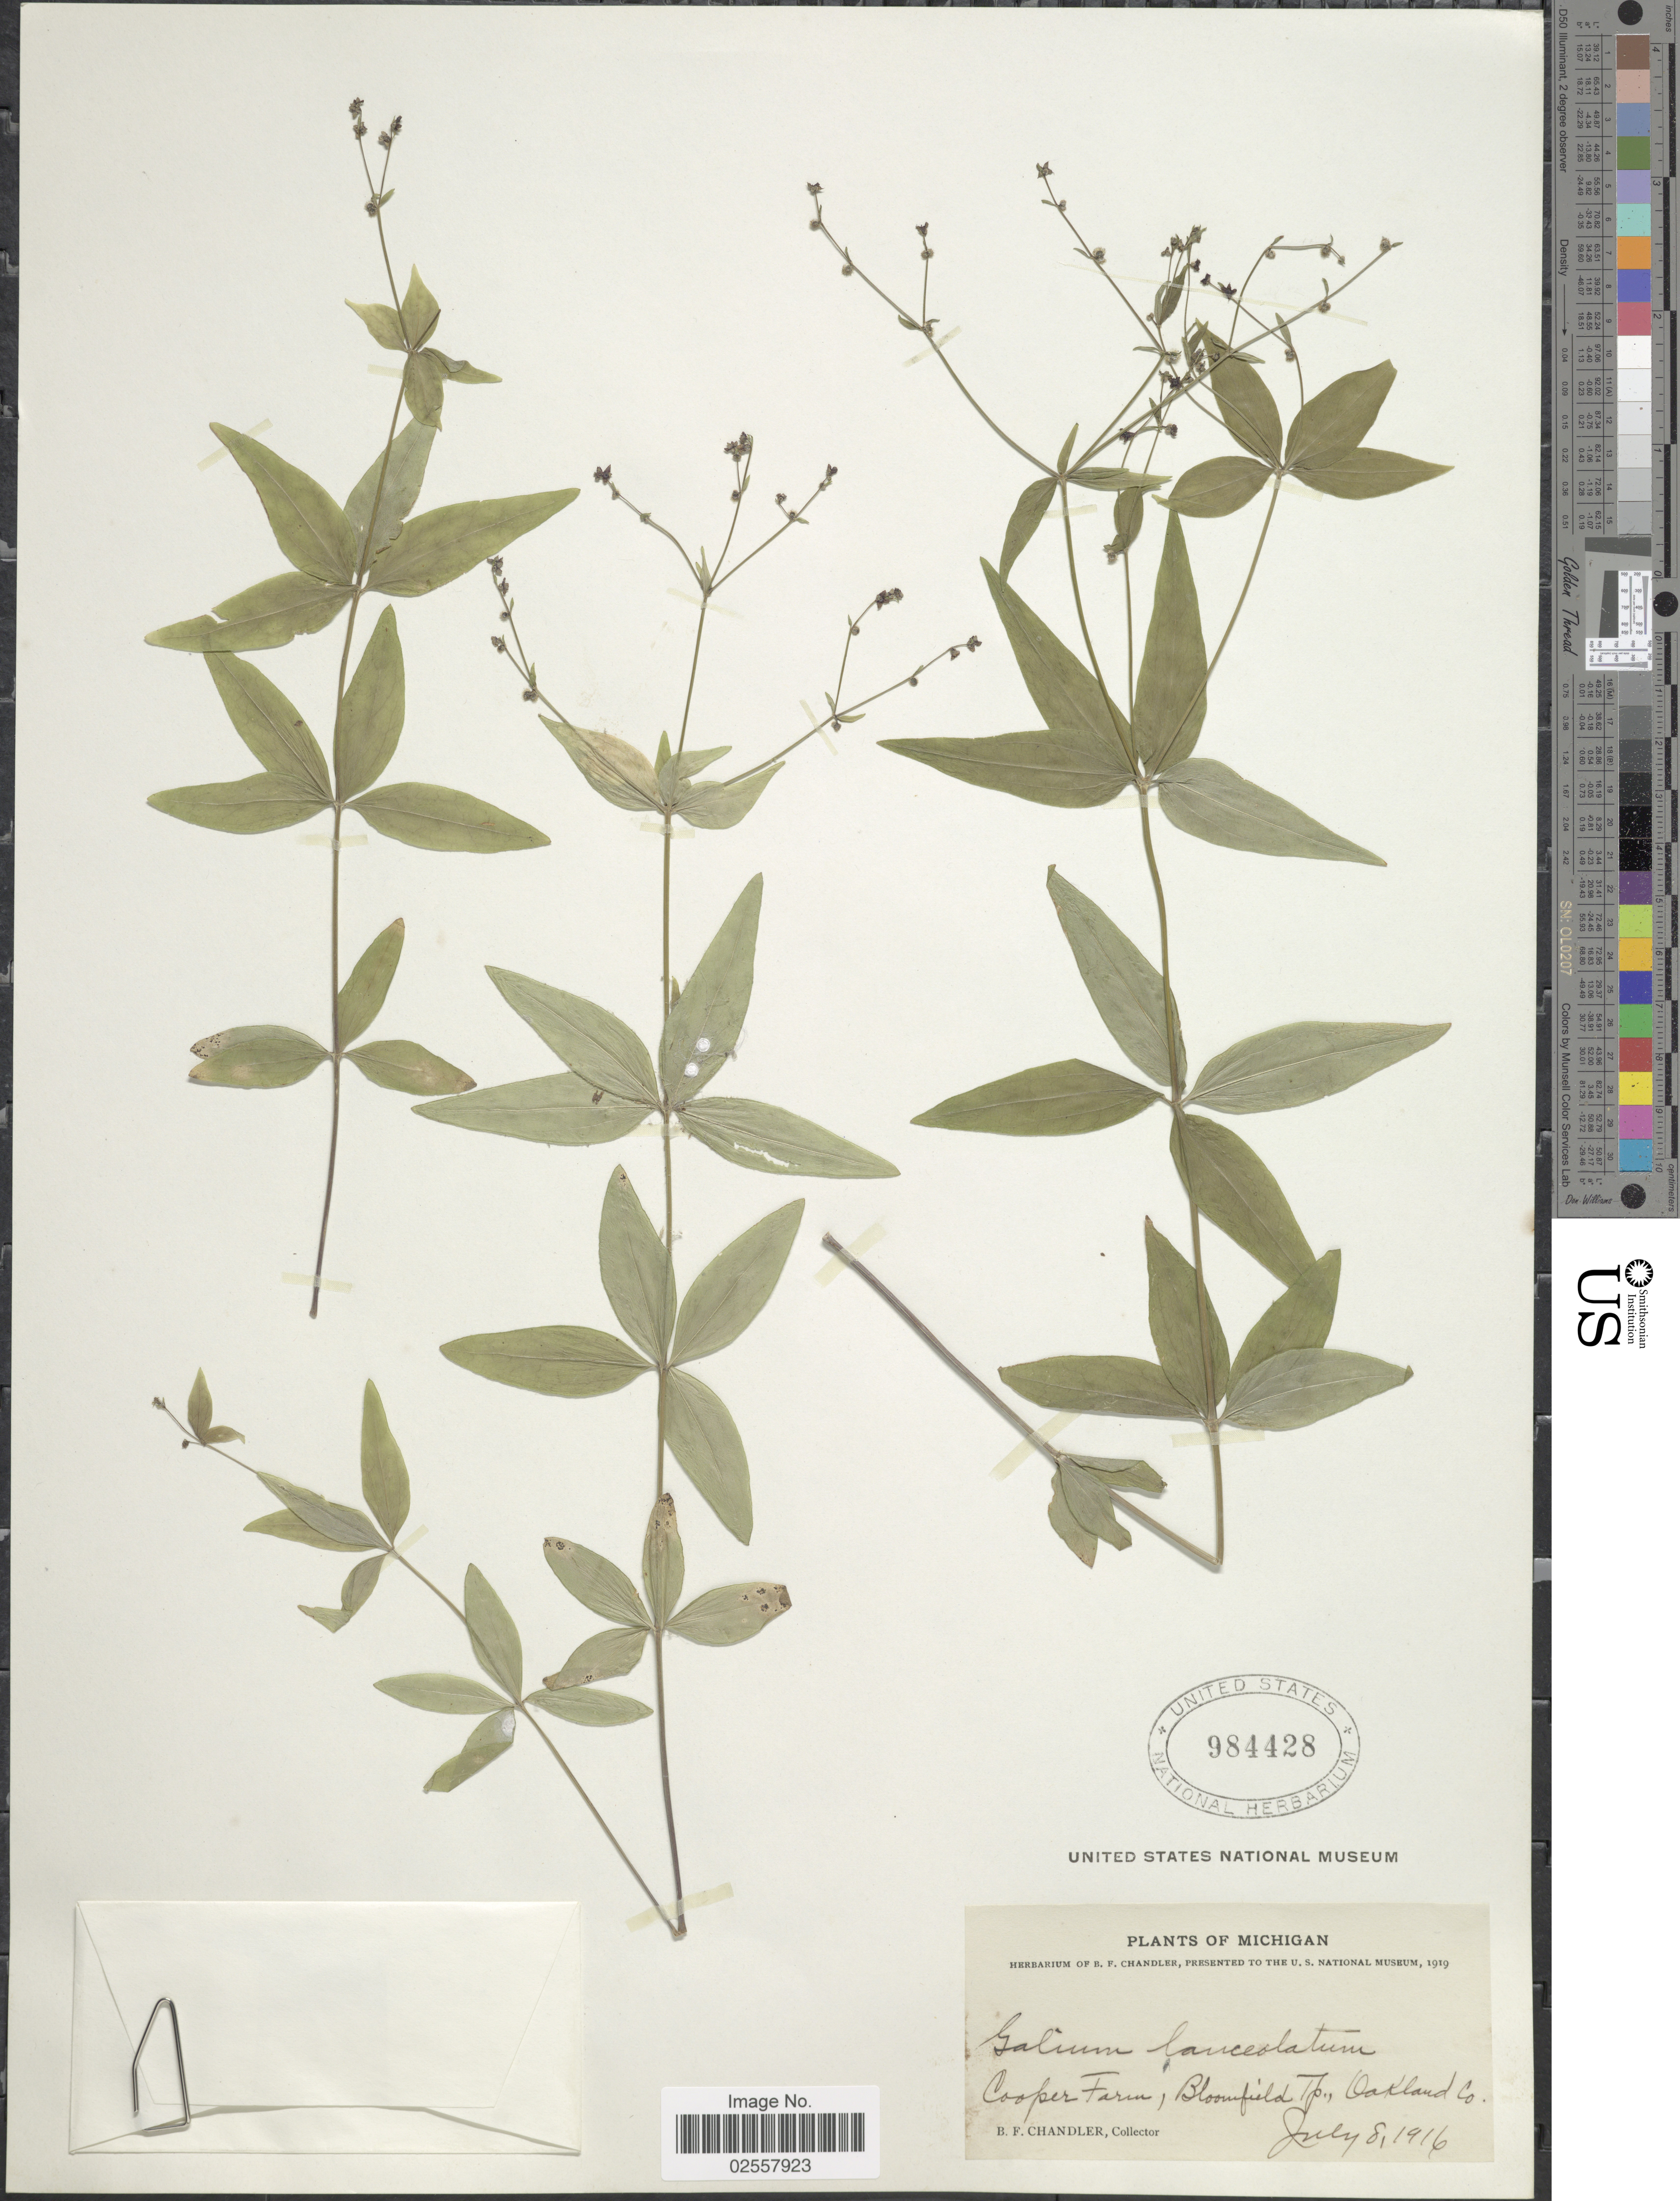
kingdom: Plantae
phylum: Tracheophyta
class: Magnoliopsida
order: Gentianales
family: Rubiaceae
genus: Galium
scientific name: Galium lanceolatum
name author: (Torr. & A. Gray) Torr.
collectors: B. F. Chandler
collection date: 1916-07-08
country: United States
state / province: Michigan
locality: Cooper Farm, Bloomfield Tp., Oakland Co.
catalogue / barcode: US 984428